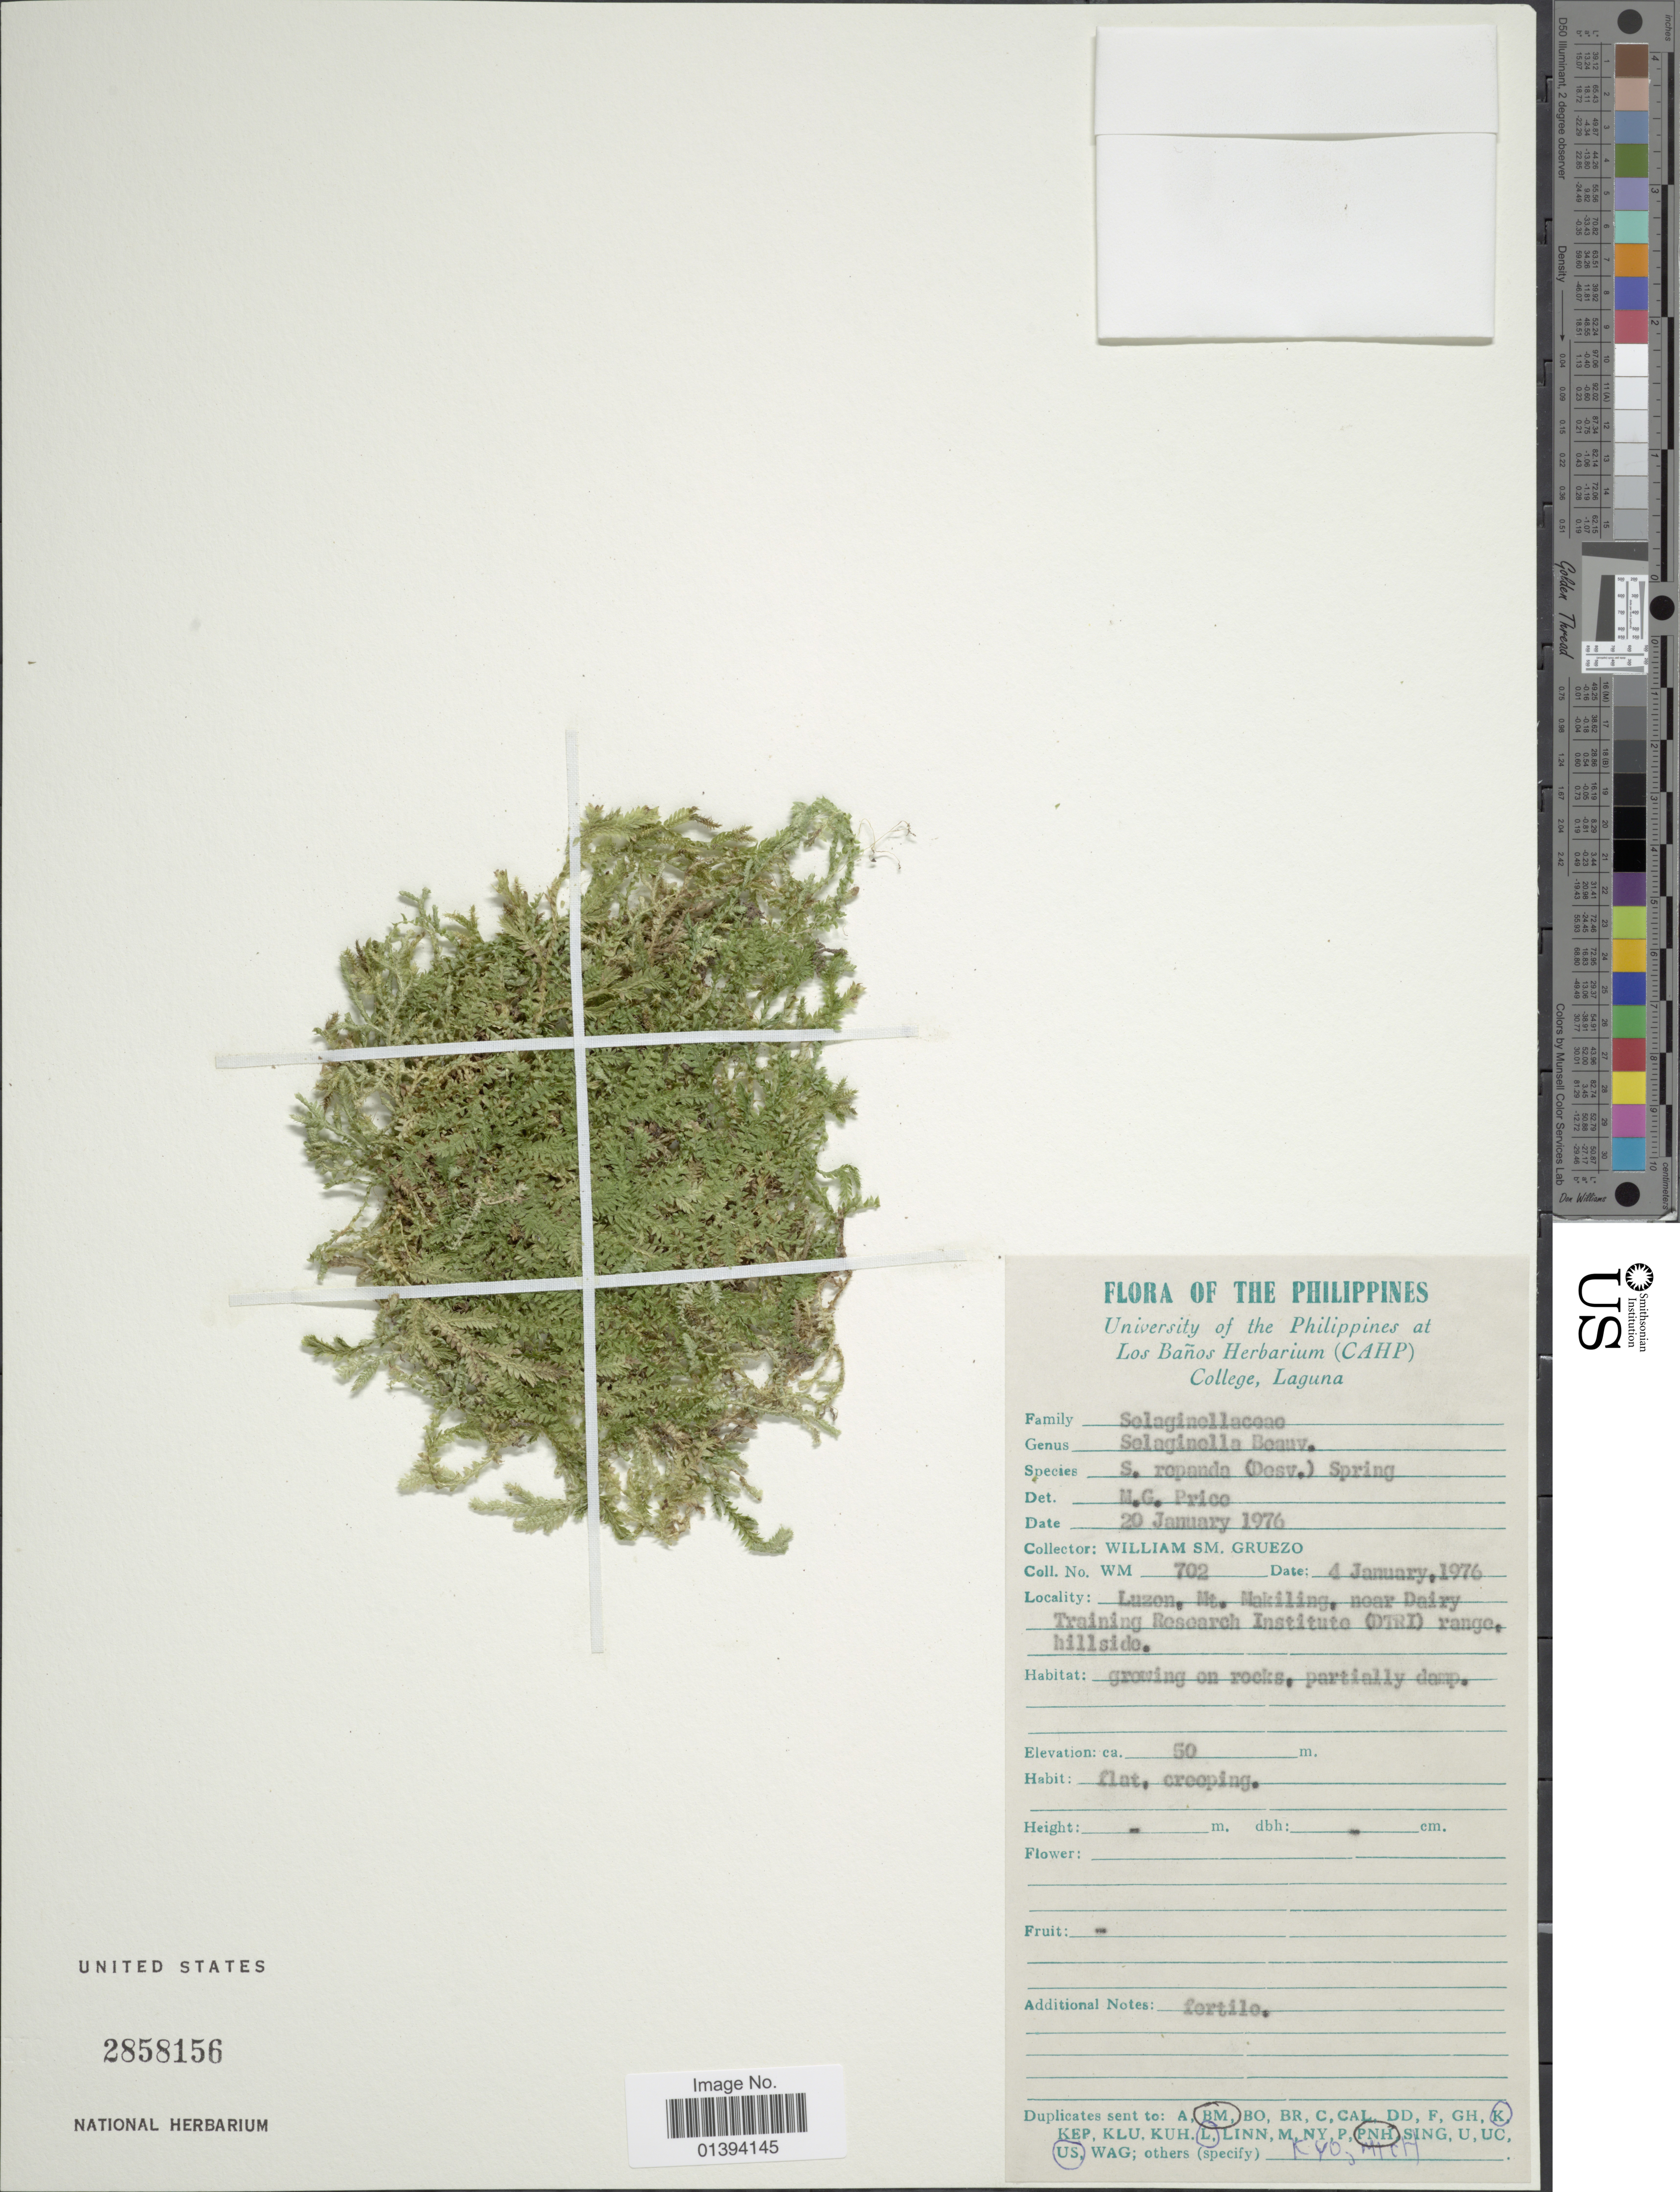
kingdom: Plantae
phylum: Tracheophyta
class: Lycopodiopsida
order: Selaginellales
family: Selaginellaceae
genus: Selaginella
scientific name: Selaginella repanda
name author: (Desv. ex Poir.) Spring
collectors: W. Gruezo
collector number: WM702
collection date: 1976-01-04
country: Philippines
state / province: Central Luzon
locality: Luzon, Mt. Makiling, near Dairy Training Research Institute (DTRI) range, hillside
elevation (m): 50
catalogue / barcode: US 2858156